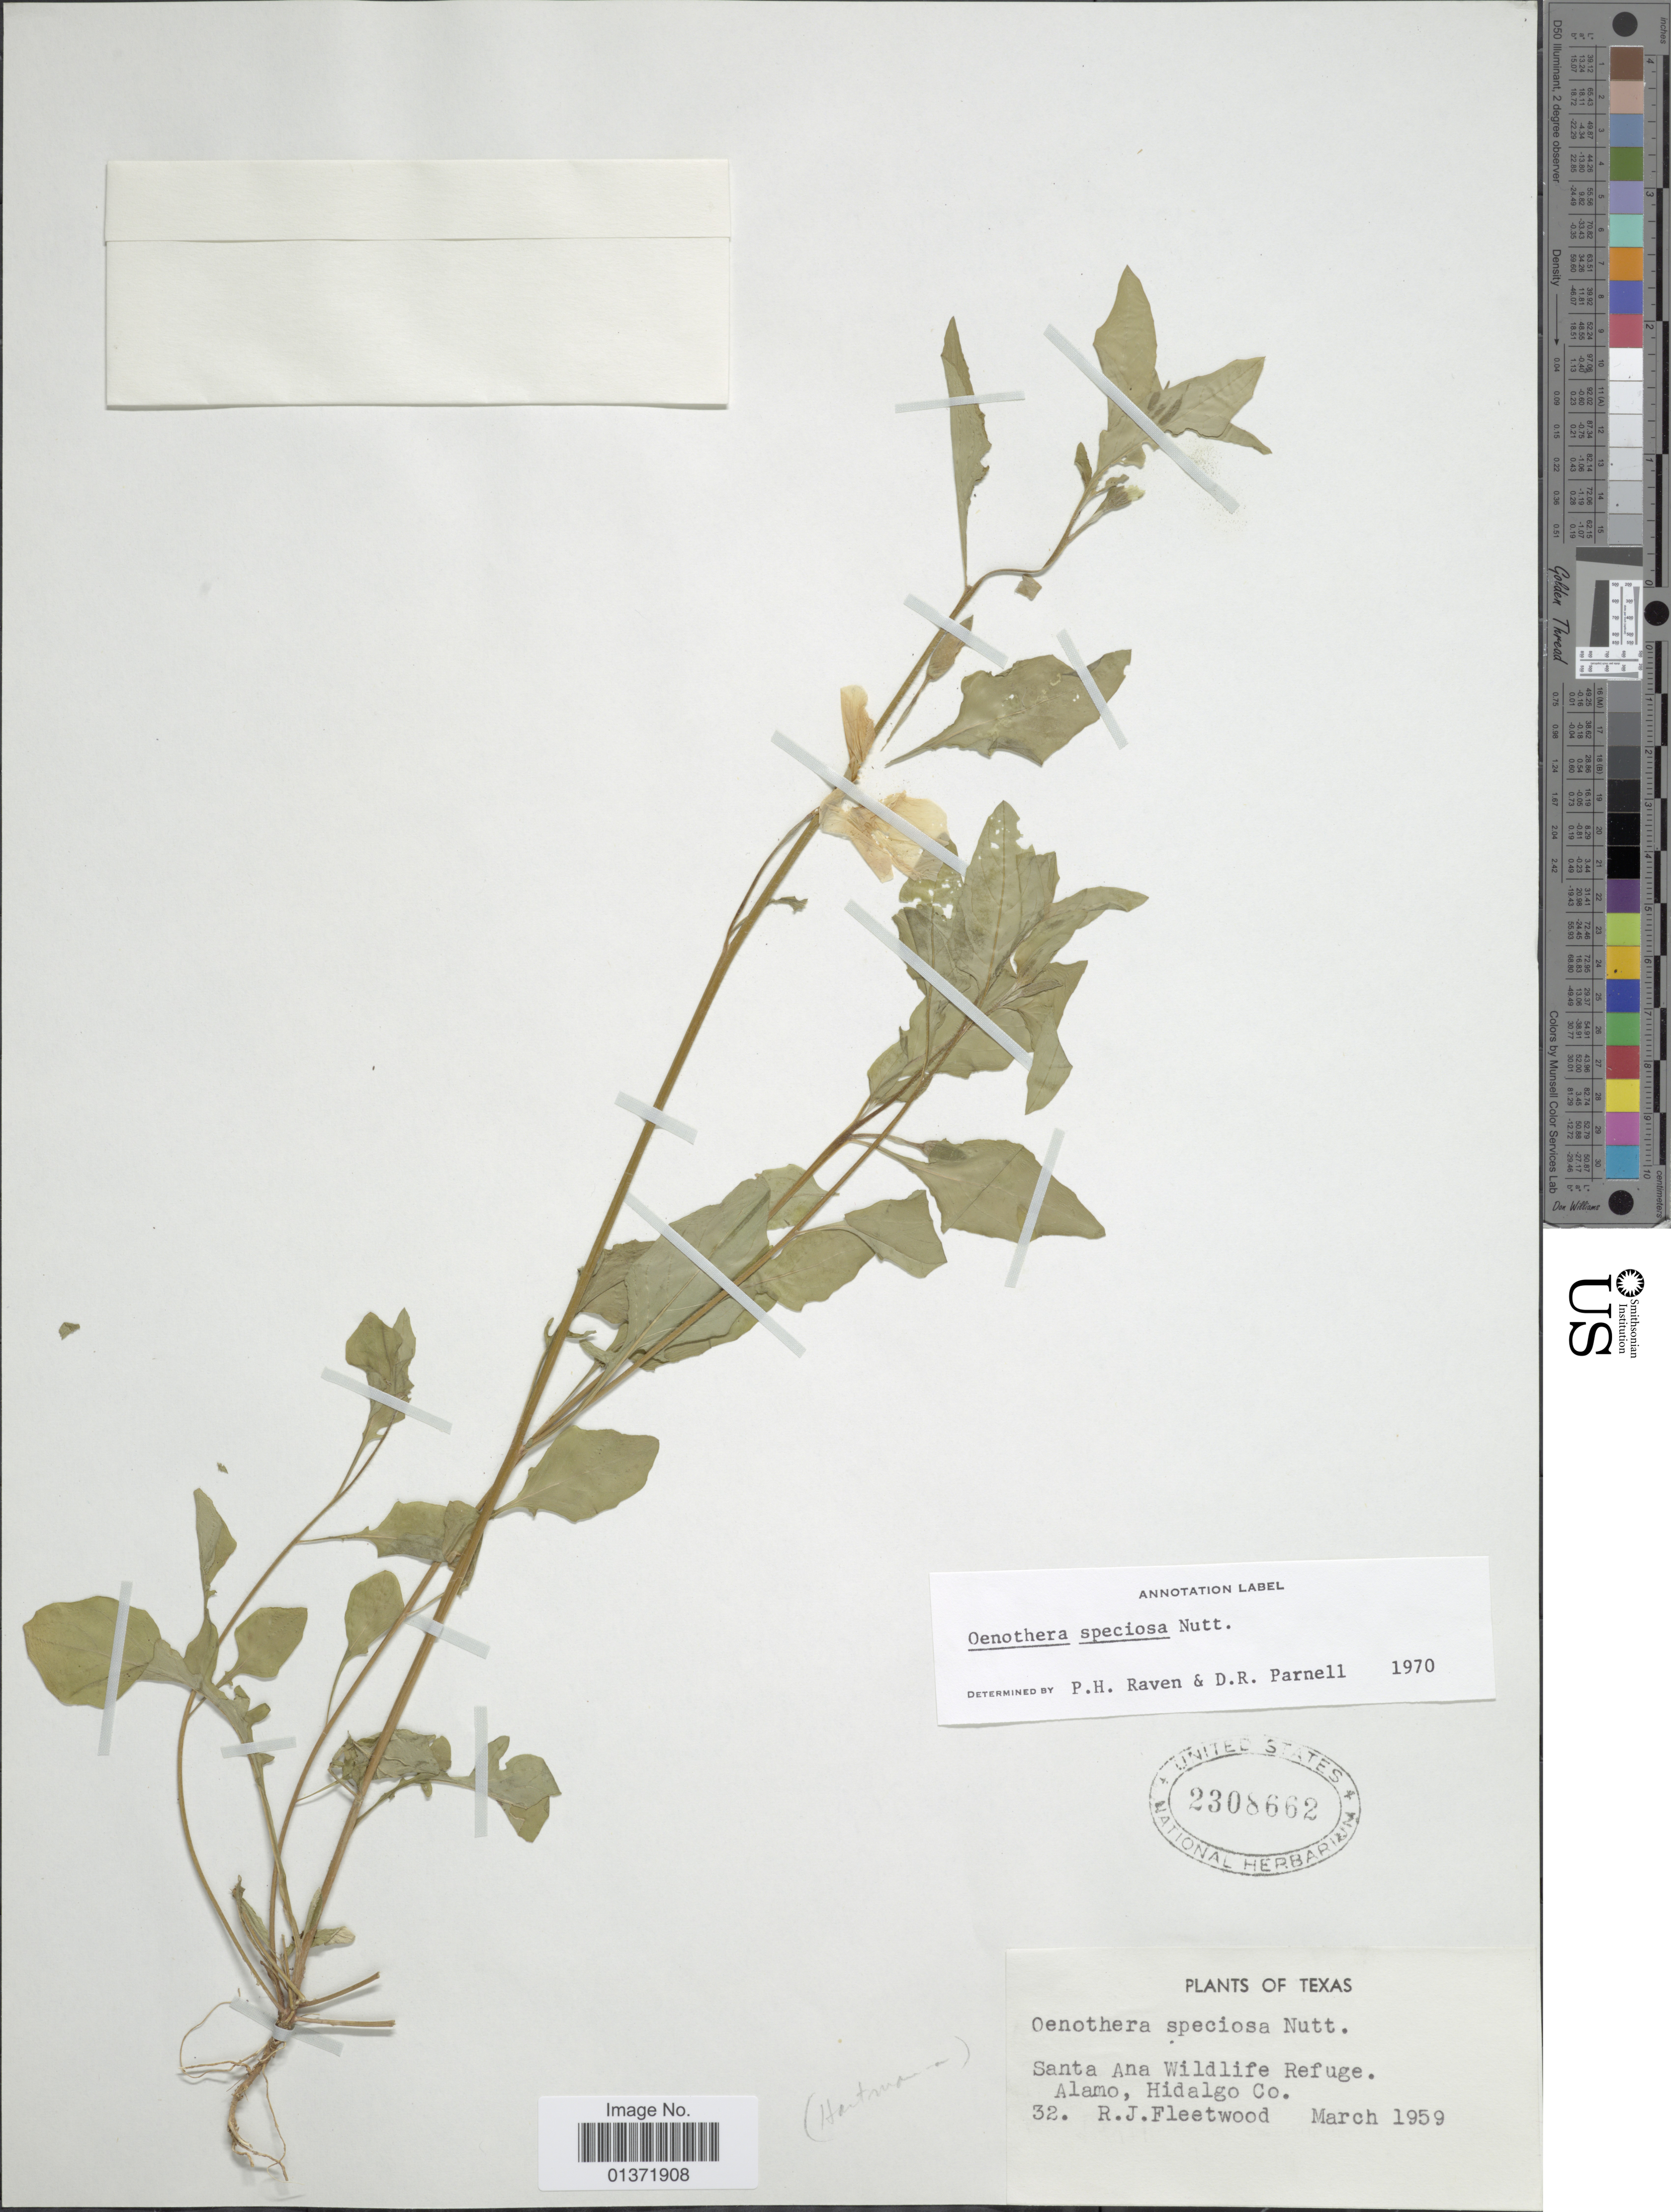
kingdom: Plantae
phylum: Tracheophyta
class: Magnoliopsida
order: Myrtales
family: Onagraceae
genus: Oenothera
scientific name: Oenothera speciosa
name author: Nutt.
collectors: R. J. Fleetwood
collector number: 32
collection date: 1959-03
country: United States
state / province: Texas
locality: Santa Ana Wildlife Refuge, Alamo, Hidalgo Co.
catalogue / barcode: US 2308662